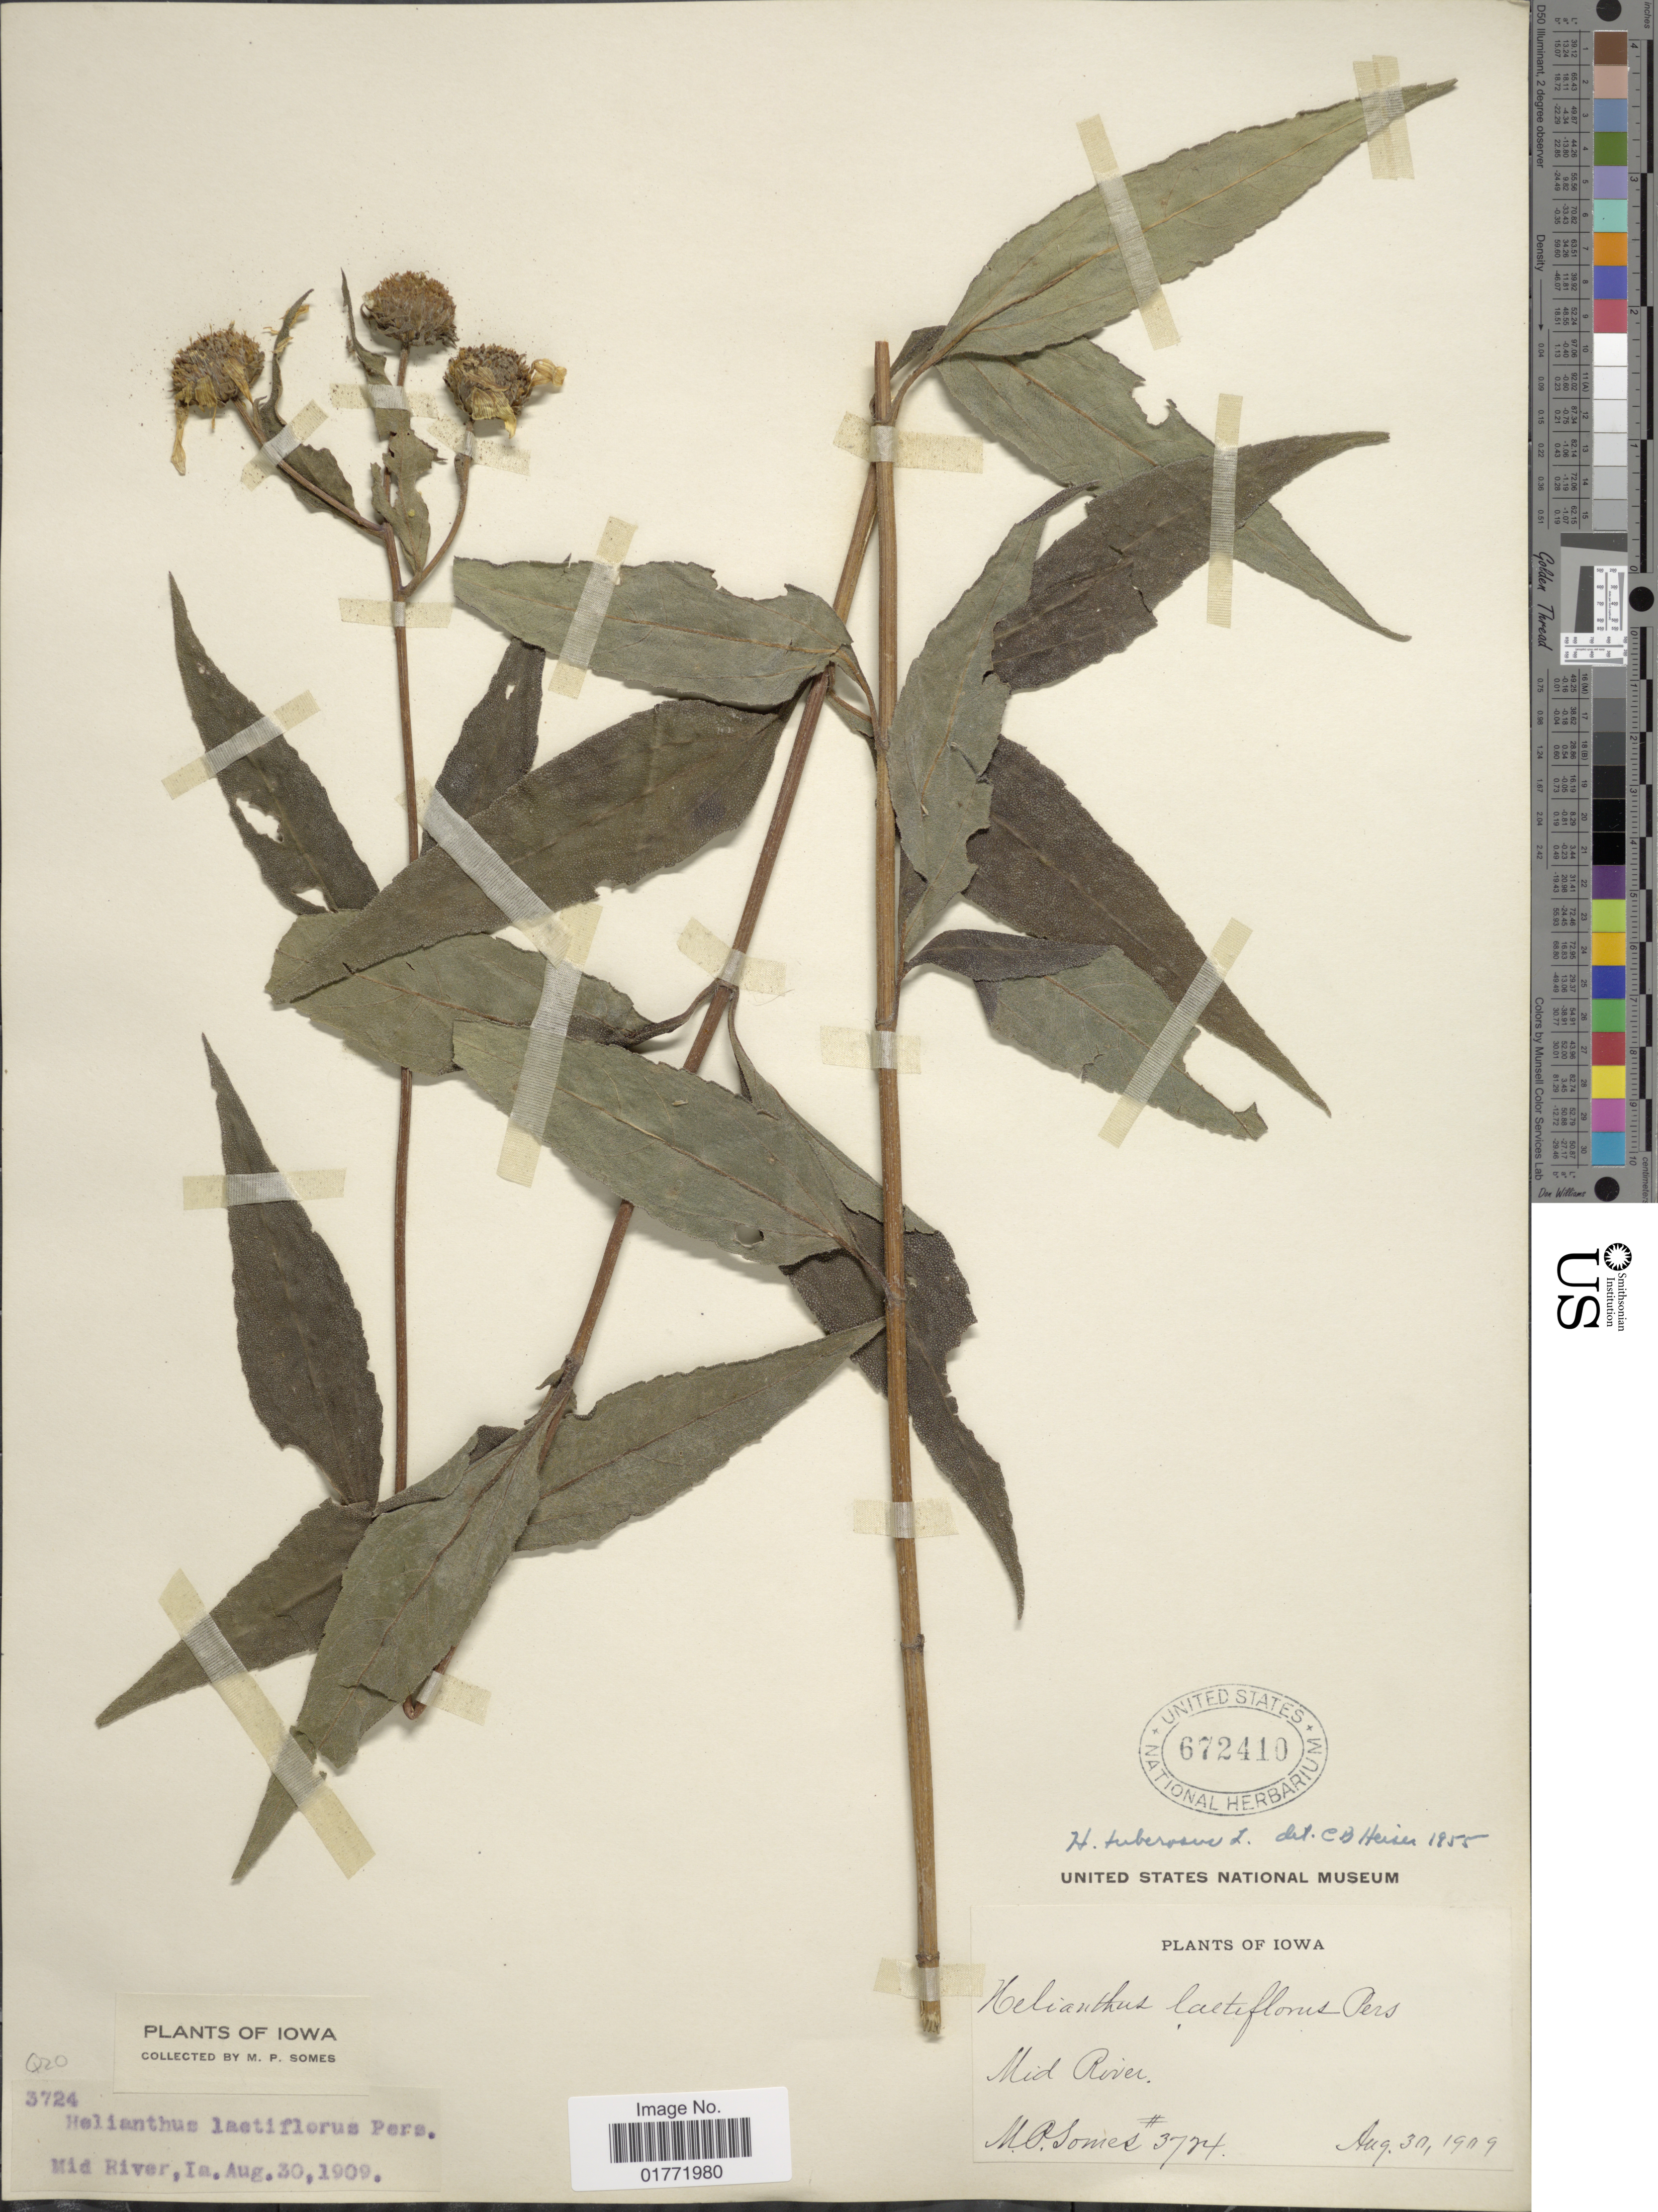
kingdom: Plantae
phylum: Tracheophyta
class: Magnoliopsida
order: Asterales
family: Asteraceae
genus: Helianthus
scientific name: Helianthus tuberosus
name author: L.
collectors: M. Somes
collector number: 3724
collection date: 1909-08-30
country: United States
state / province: Iowa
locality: Mid River, Iowa.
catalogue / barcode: US 672410